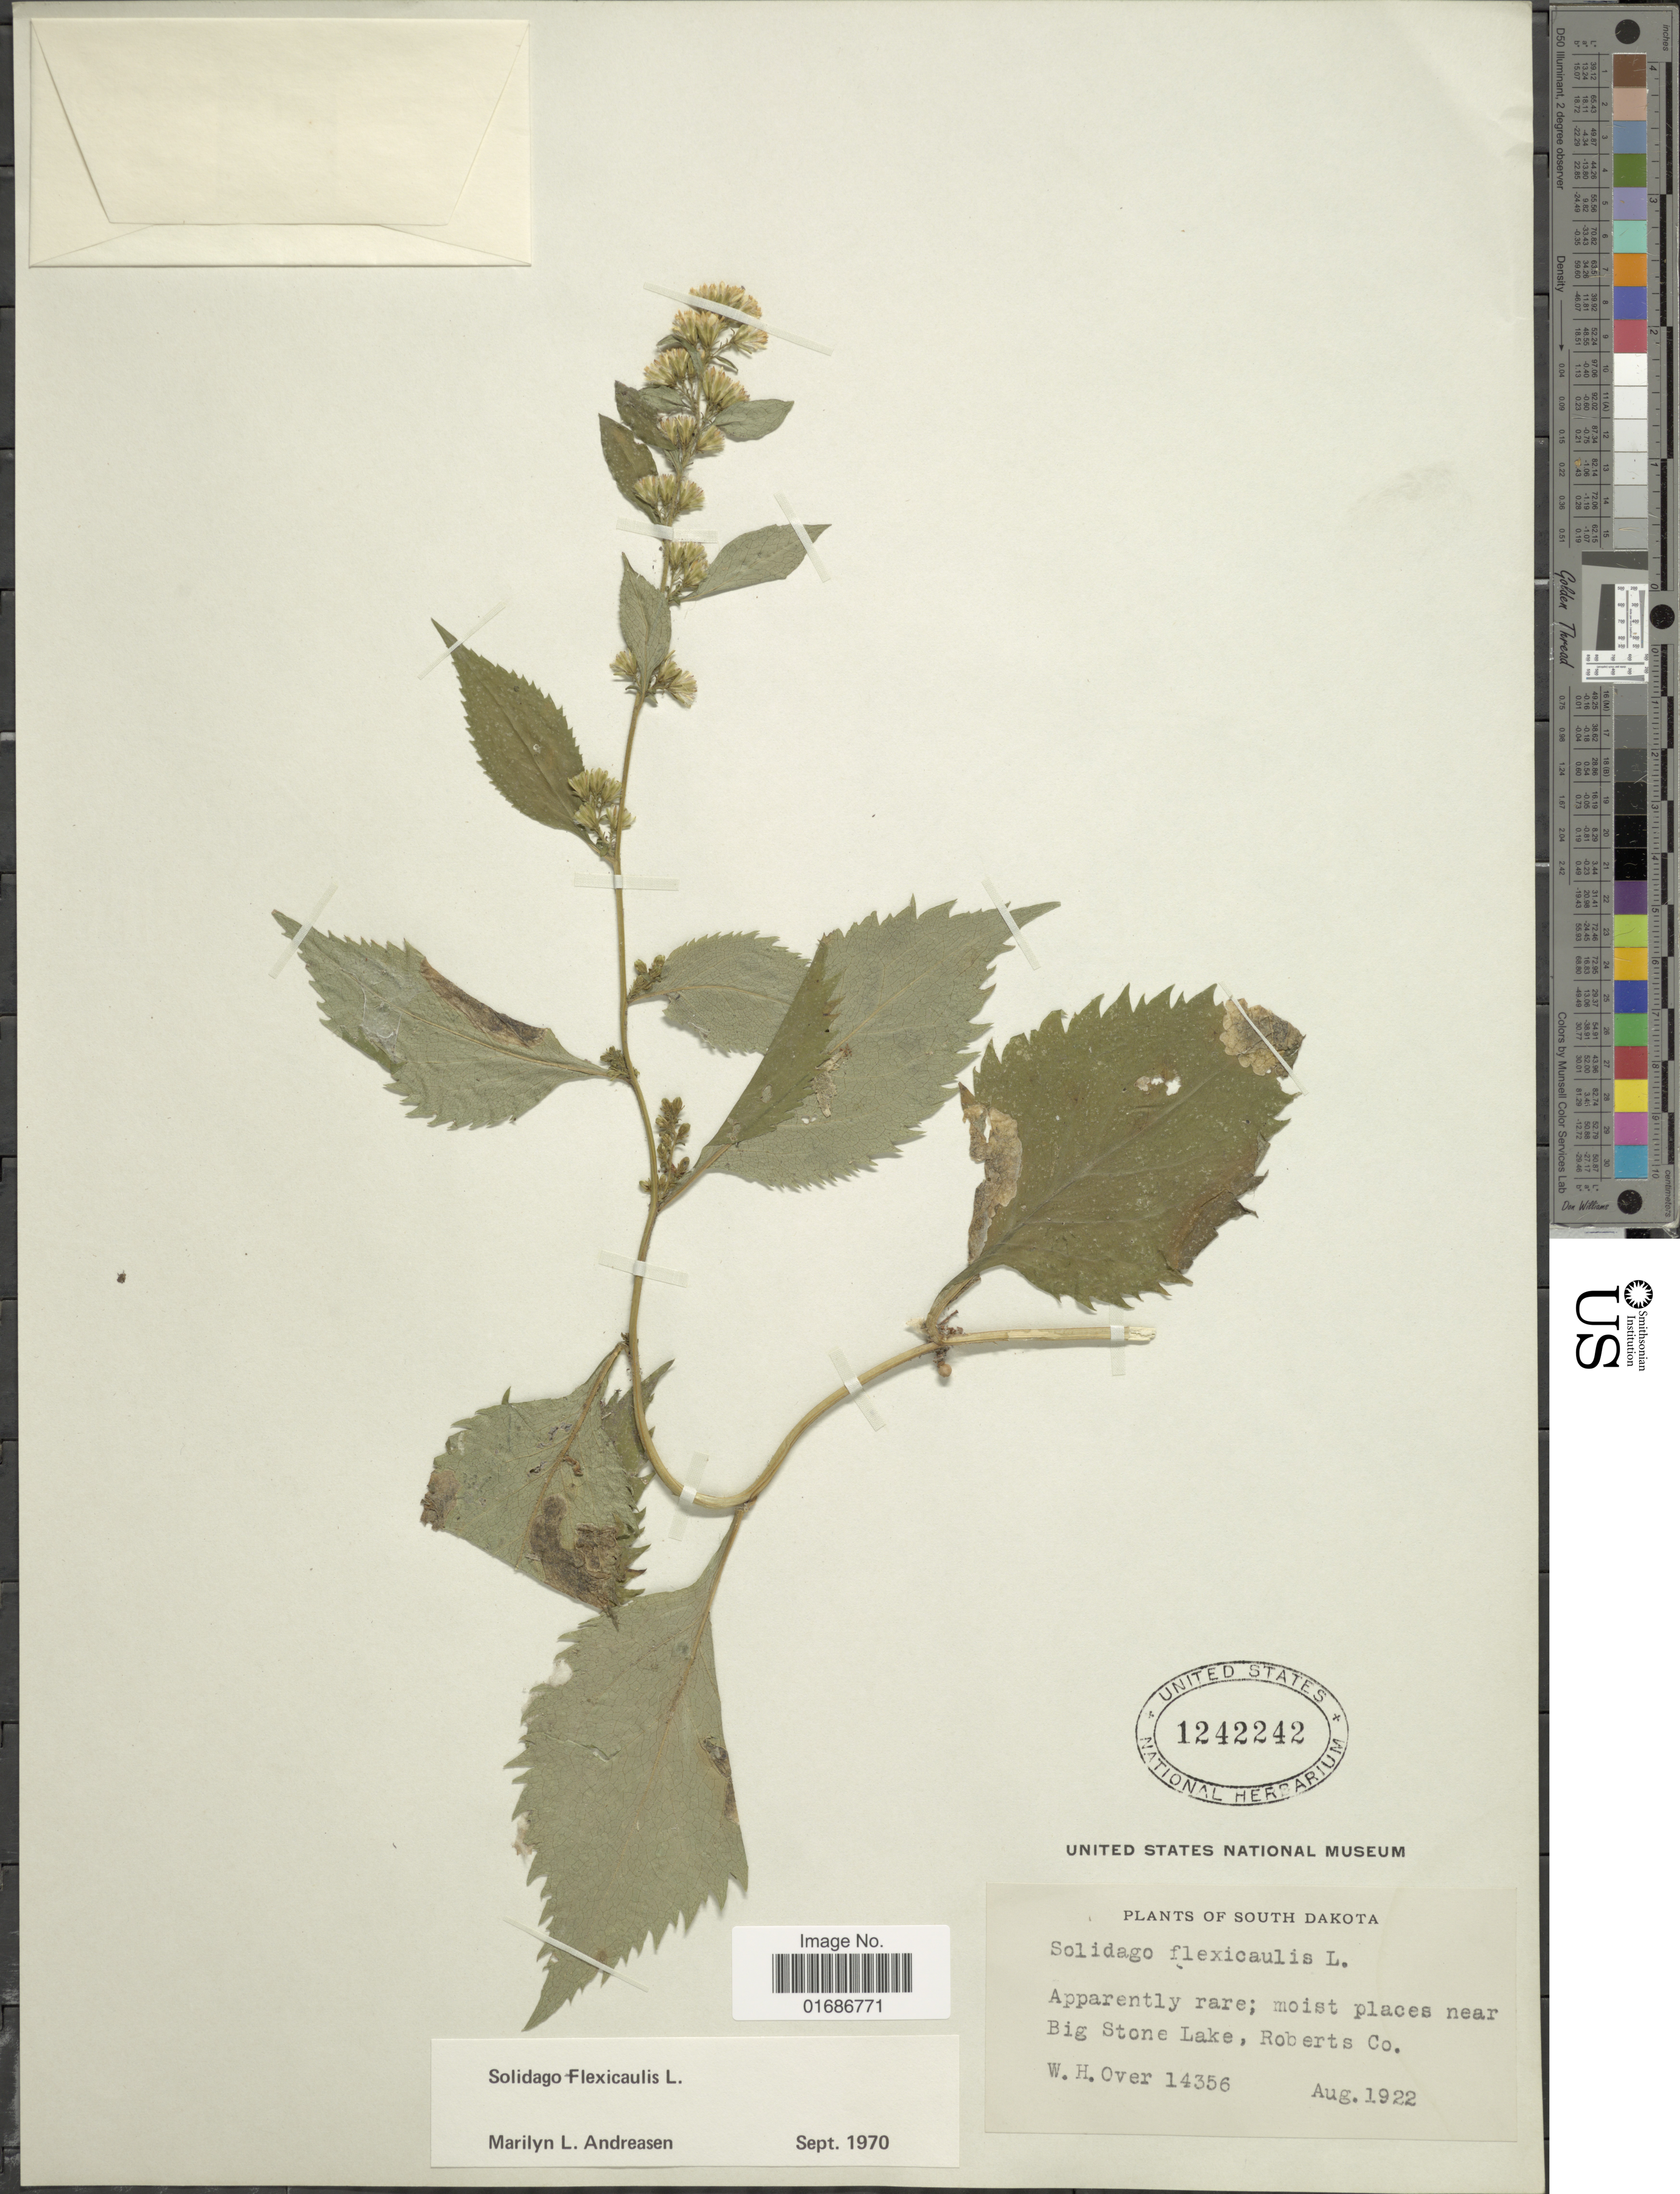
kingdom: Plantae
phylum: Tracheophyta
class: Magnoliopsida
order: Asterales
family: Asteraceae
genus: Solidago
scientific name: Solidago flexicaulis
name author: L.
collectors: W. Over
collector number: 14356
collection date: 1922-08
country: United States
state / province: South Dakota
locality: South Dakota, Moist places near Big Stone Lake, Roberts Co.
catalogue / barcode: US 1242242